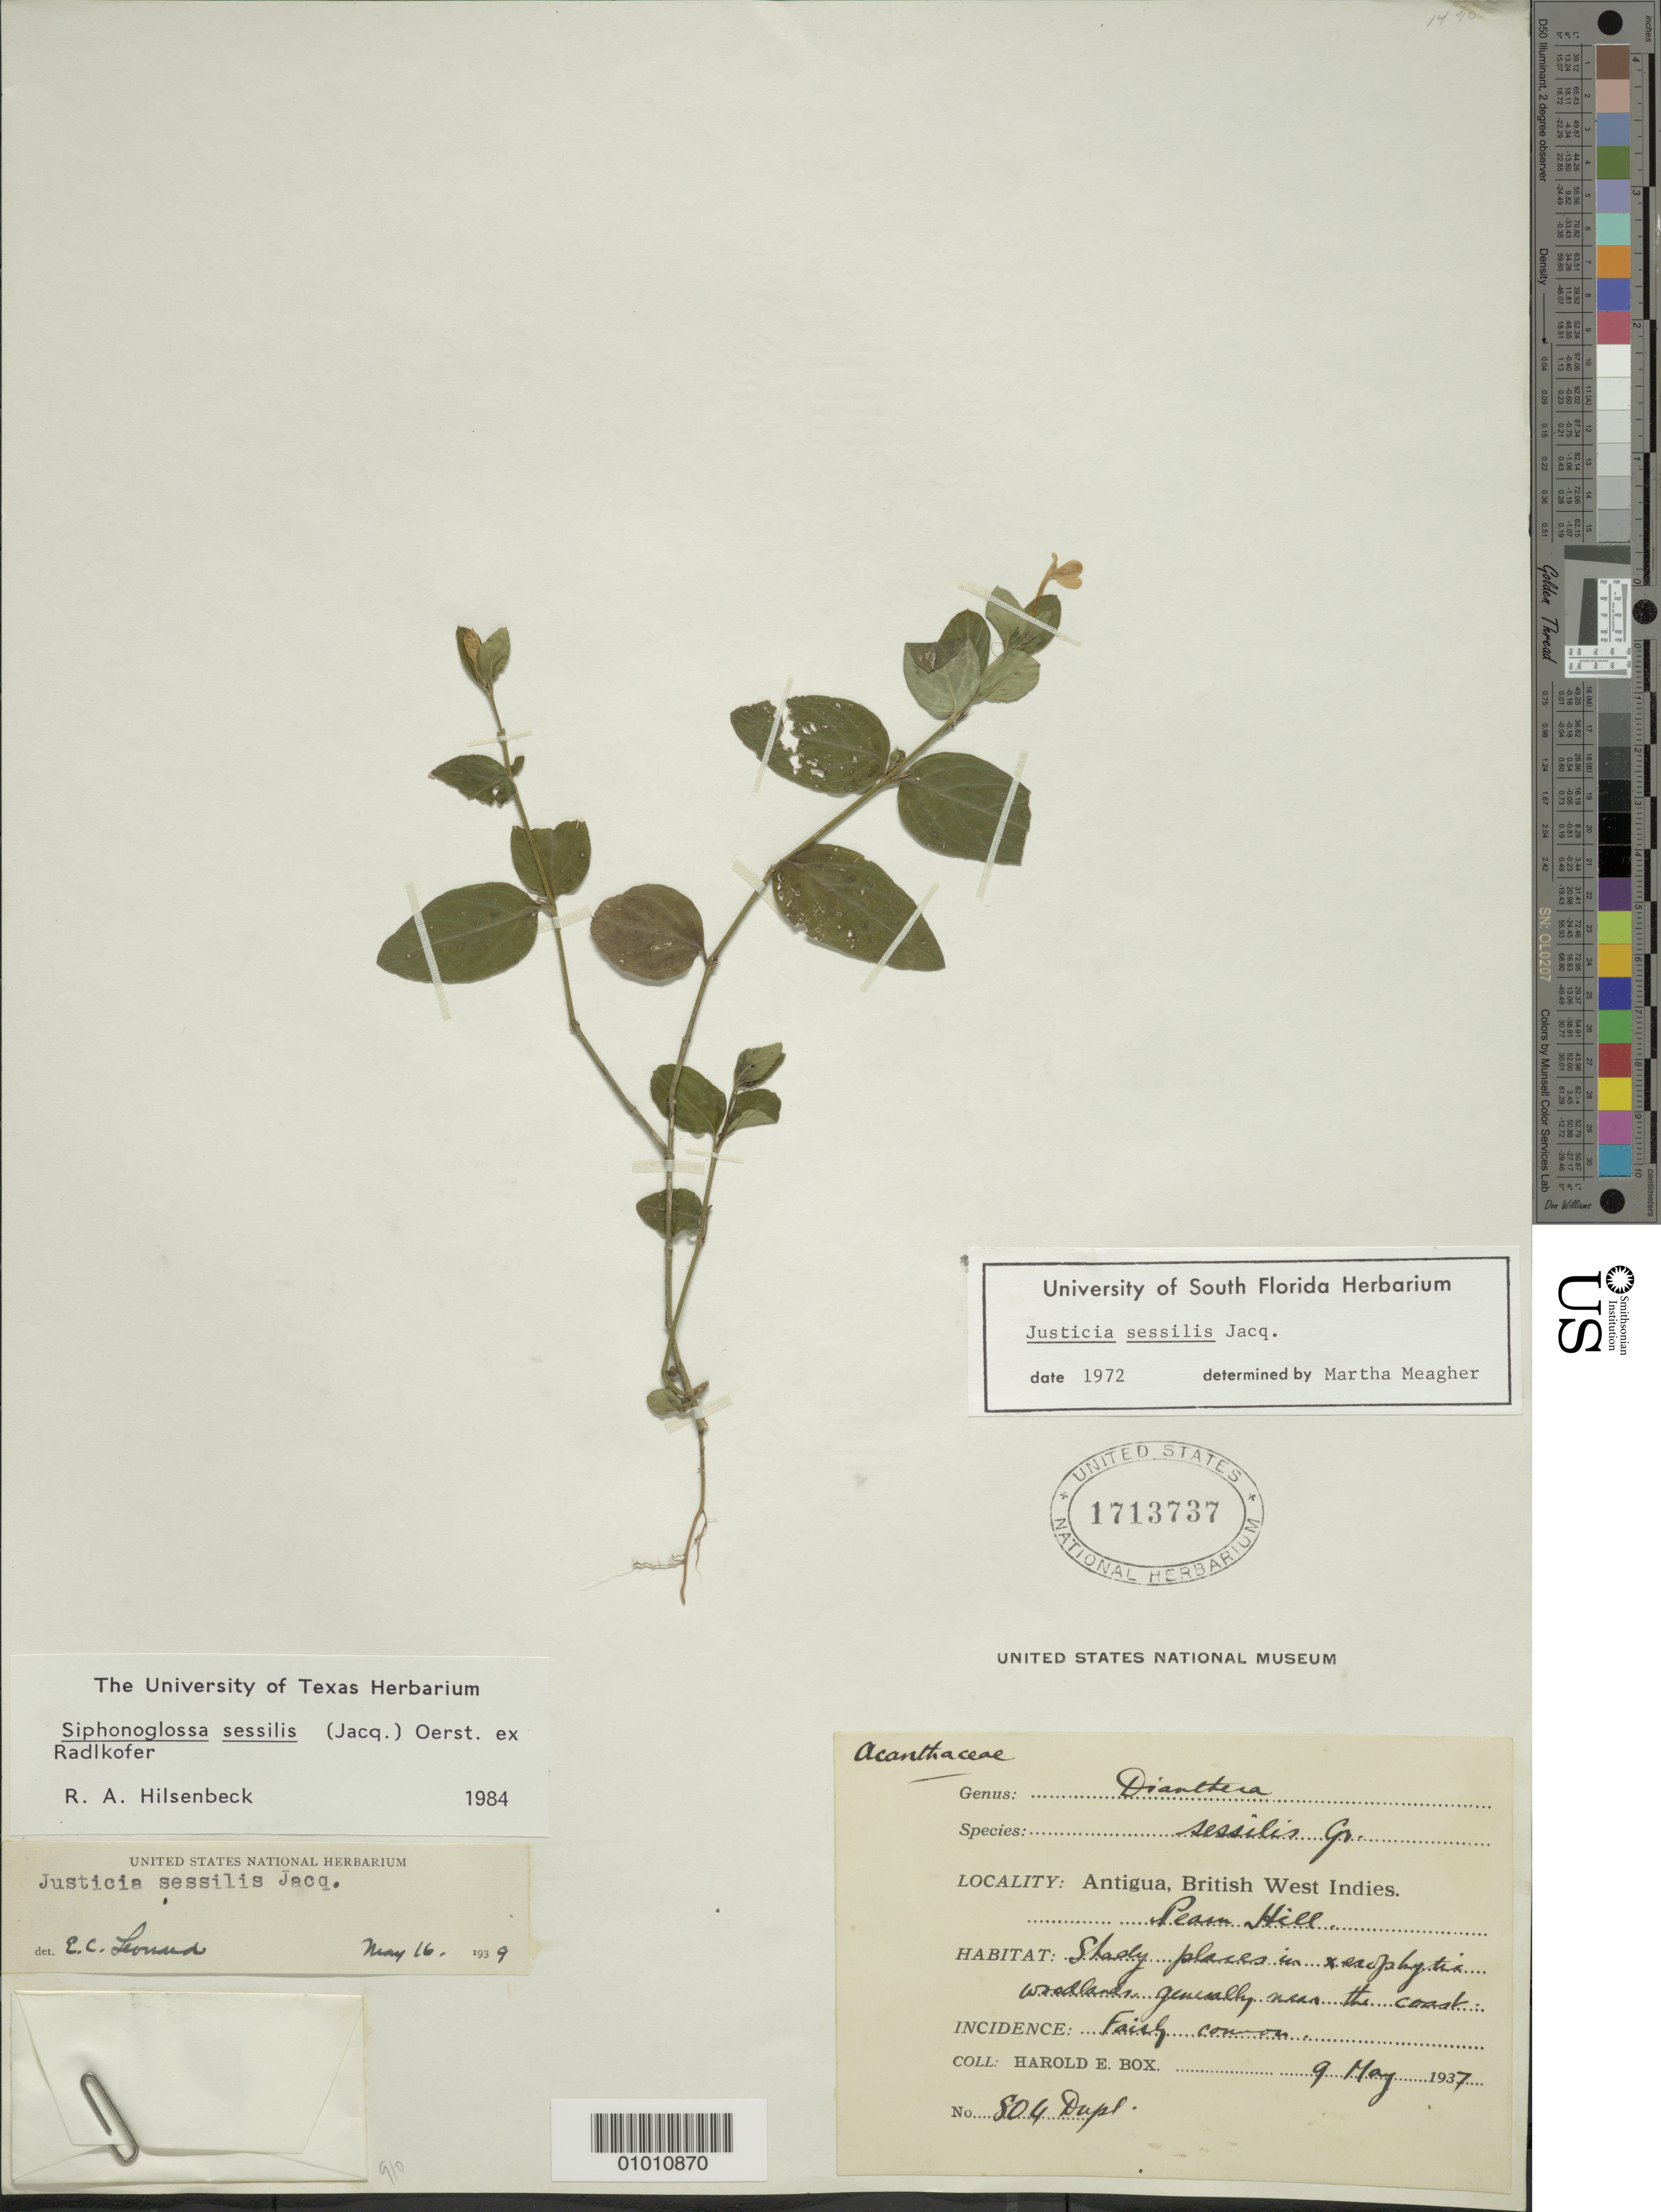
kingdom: Plantae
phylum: Tracheophyta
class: Magnoliopsida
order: Lamiales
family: Acanthaceae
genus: Siphonoglossa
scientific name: Siphonoglossa sessilis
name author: (Jacq.) D.N. Gibson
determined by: Hilsenbeck, R. A.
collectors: H. E. Box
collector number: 804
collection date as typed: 09 May 1937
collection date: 1937-05-09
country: Antigua and Barbuda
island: Antigua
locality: Pearn Hill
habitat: Shady places in xerophytic woodlands generally near the coast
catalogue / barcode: US 1713737